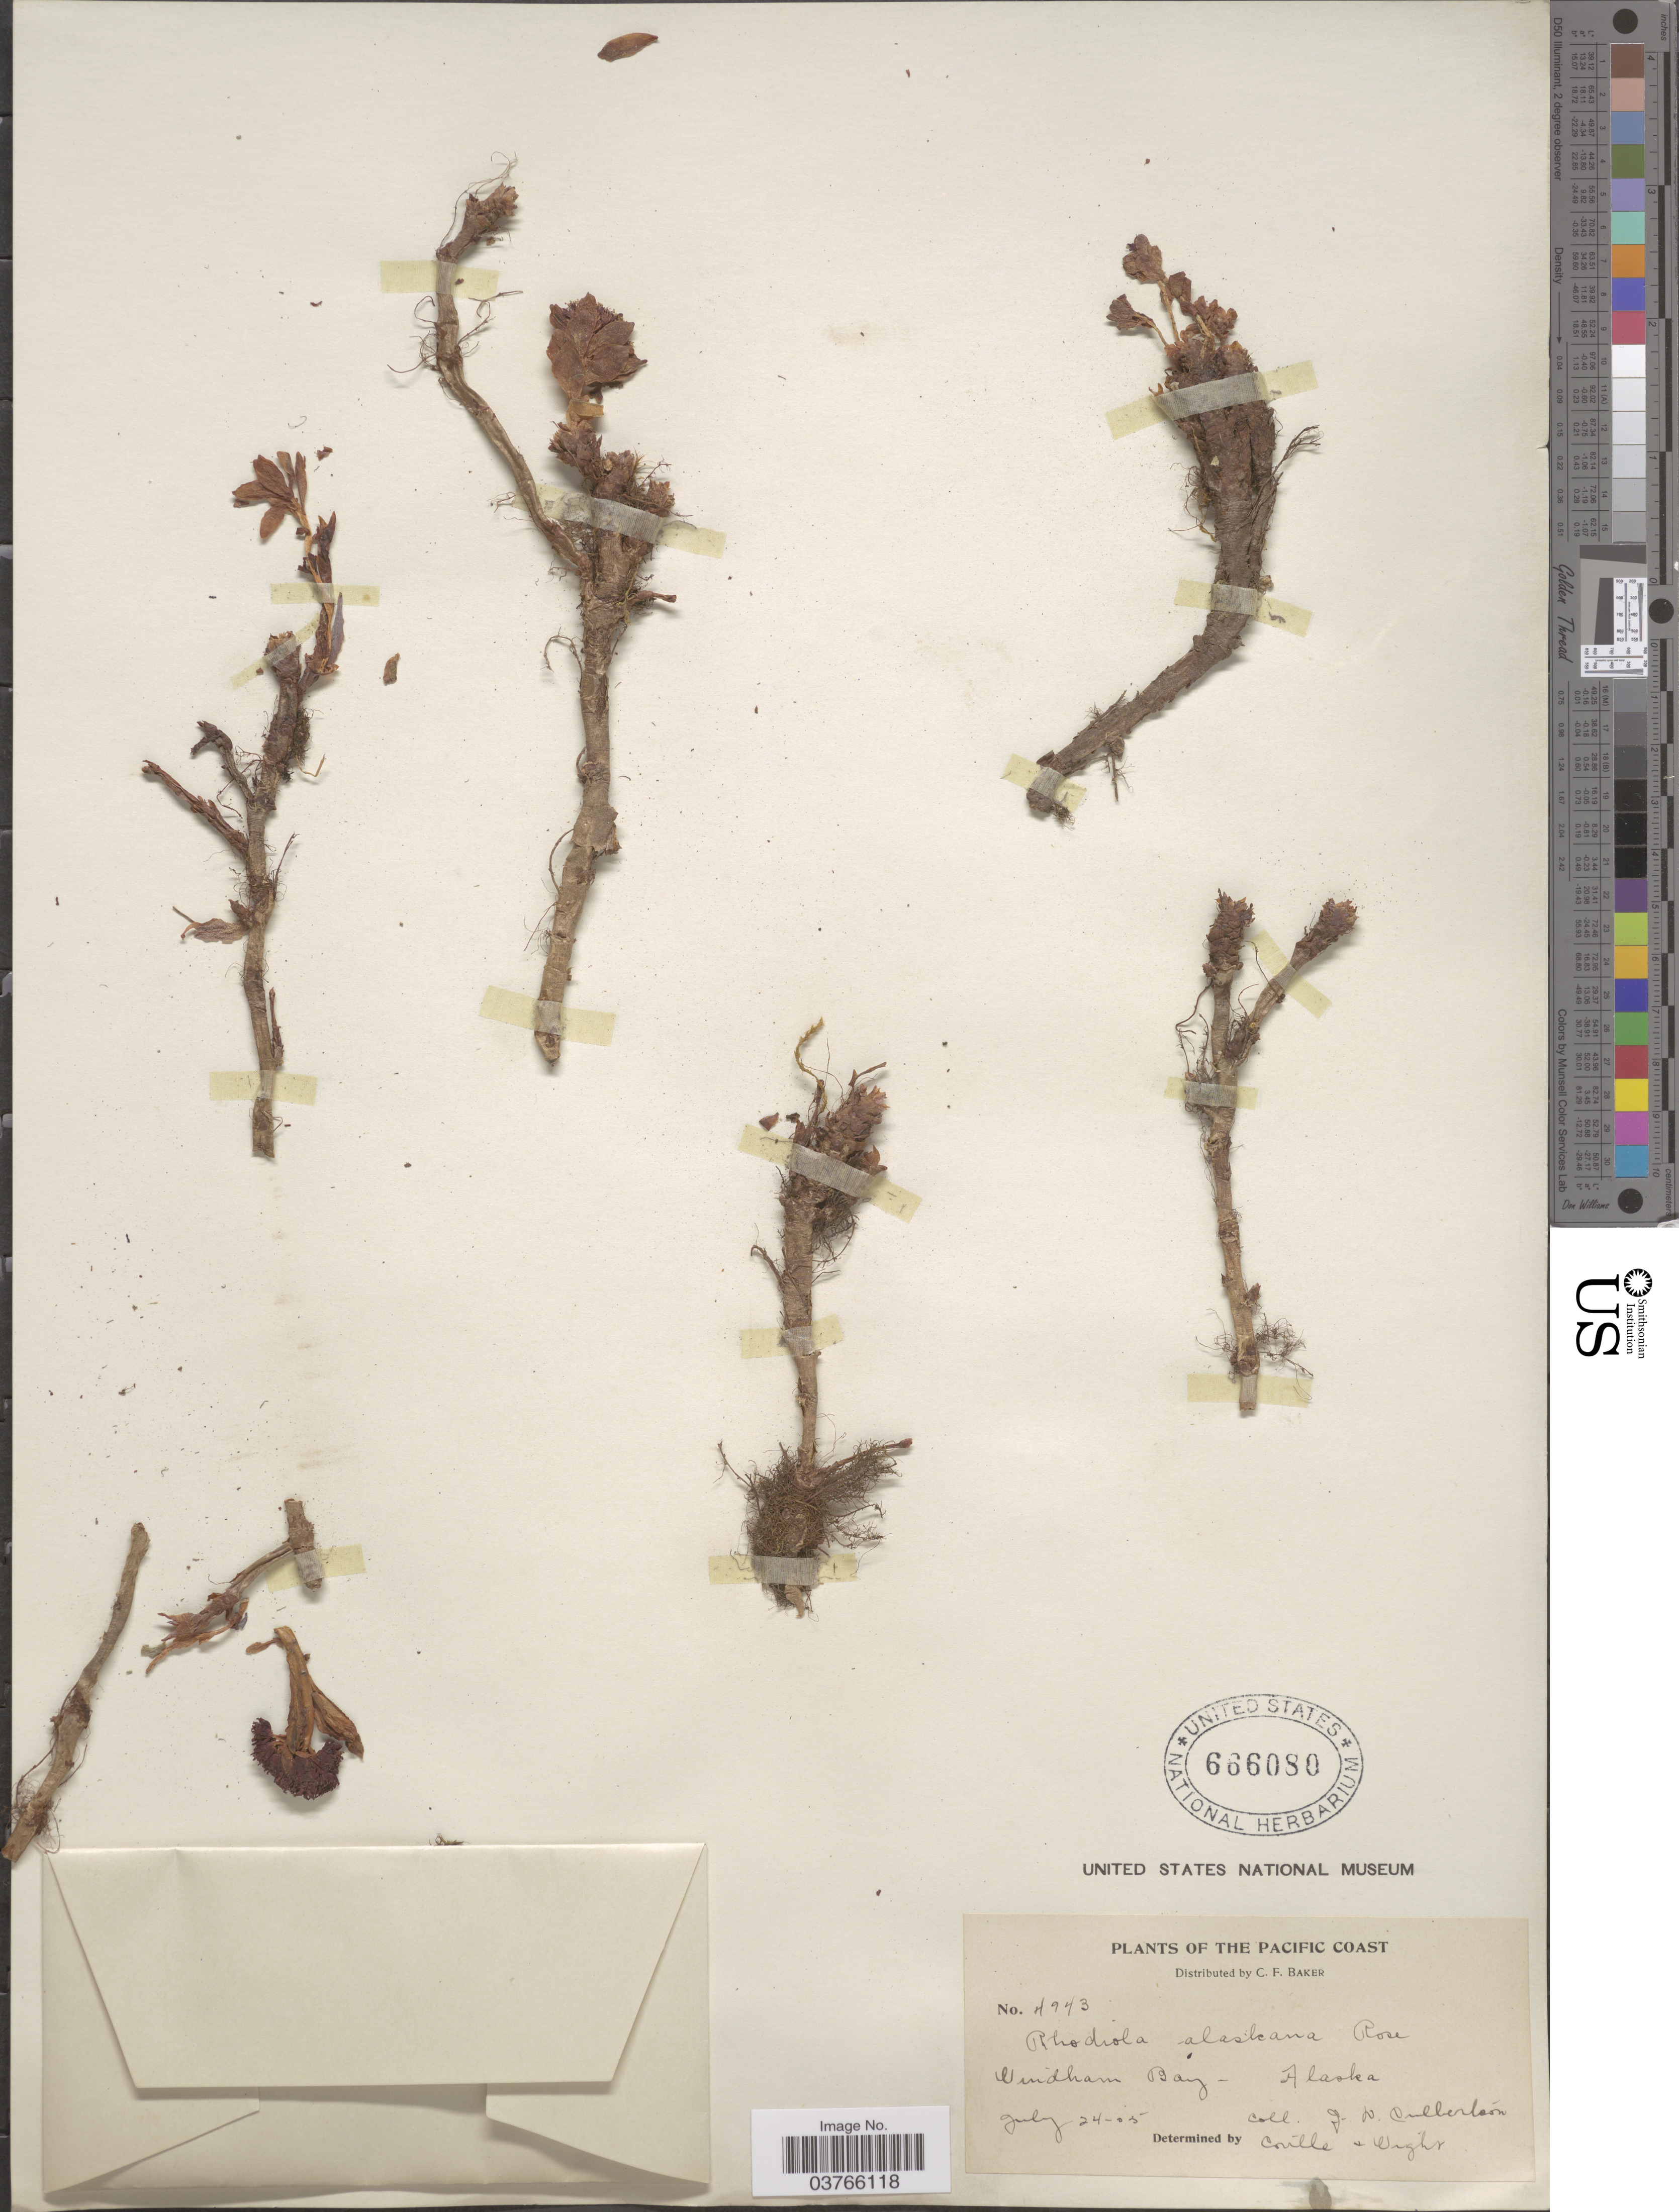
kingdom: Plantae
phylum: Tracheophyta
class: Magnoliopsida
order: Saxifragales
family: Crassulaceae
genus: Rhodiola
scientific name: Rhodiola integrifolia subsp. integrifolia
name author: Raf.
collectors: J. Culbertson, Coville & -- Wight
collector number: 4943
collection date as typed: Transcribed d/m/y: 24/7/5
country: United States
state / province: Alaska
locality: The Pacific Coast. Windham Bay.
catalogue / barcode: US 666080